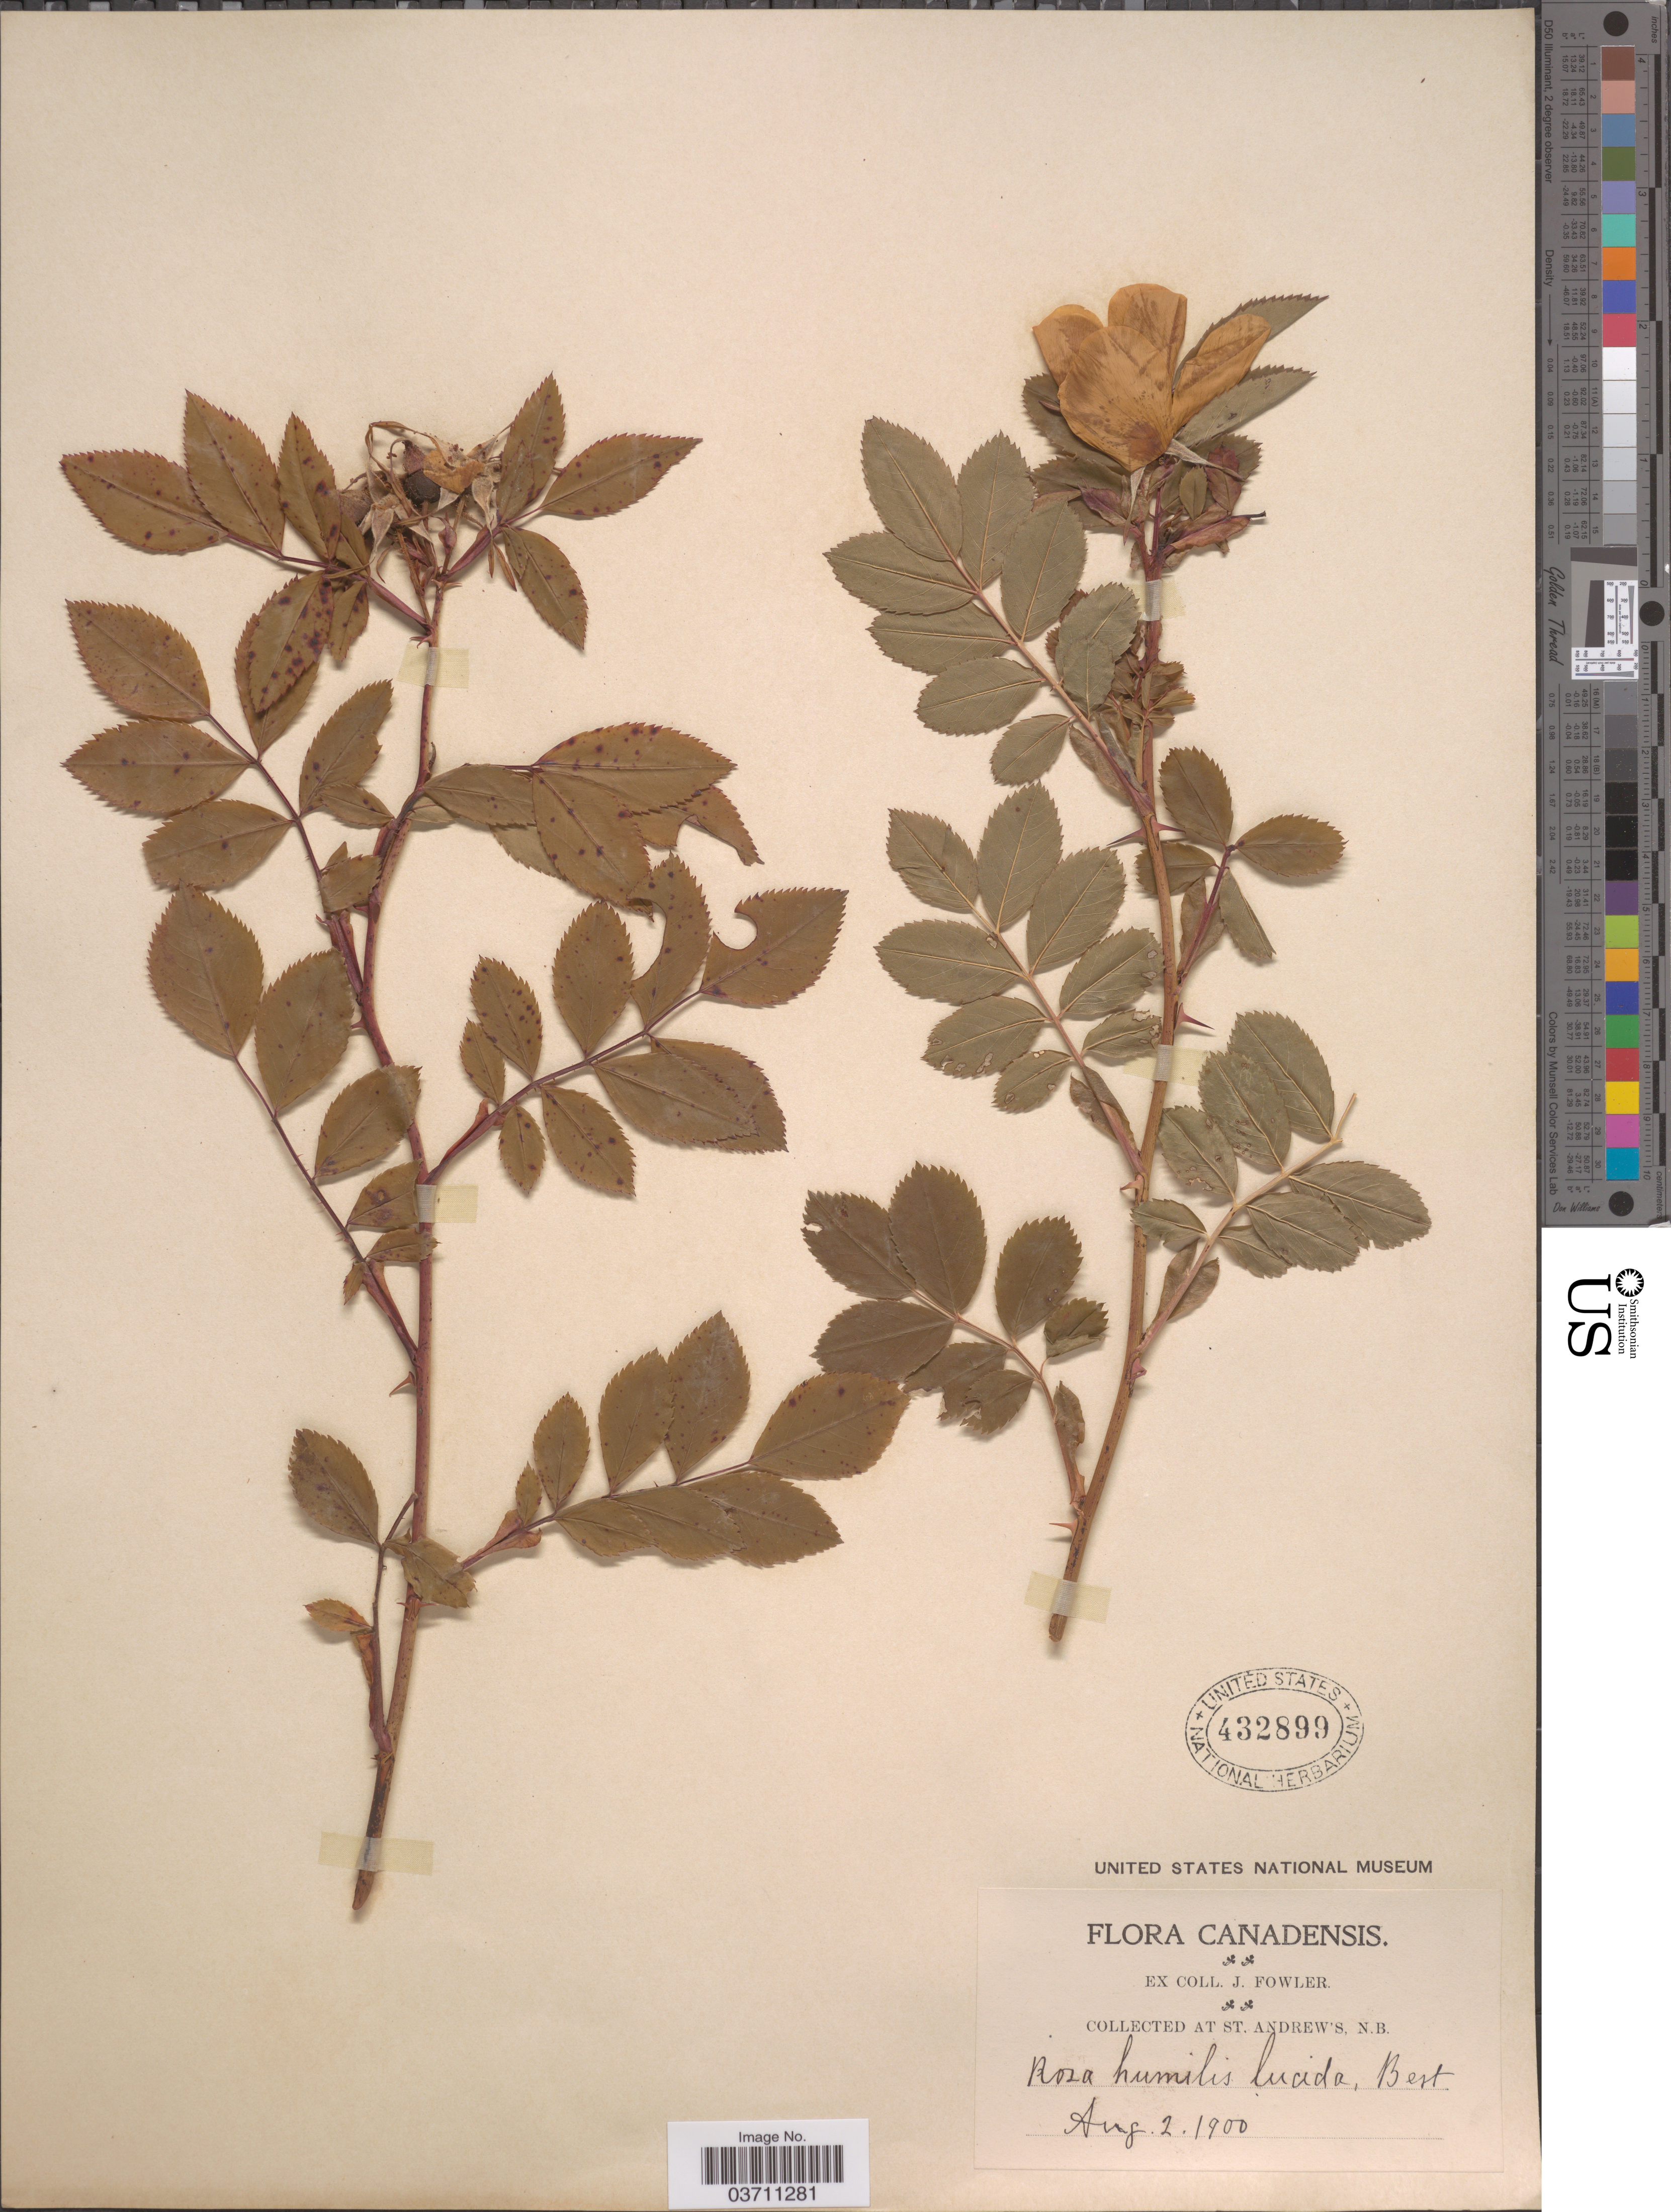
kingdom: Plantae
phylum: Tracheophyta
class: Magnoliopsida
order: Rosales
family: Rosaceae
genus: Rosa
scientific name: Rosa lucida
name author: Meehan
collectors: J. Fowler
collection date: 1900-08-02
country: Canada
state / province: New Brunswick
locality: At St. Andrew's.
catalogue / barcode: US 432899